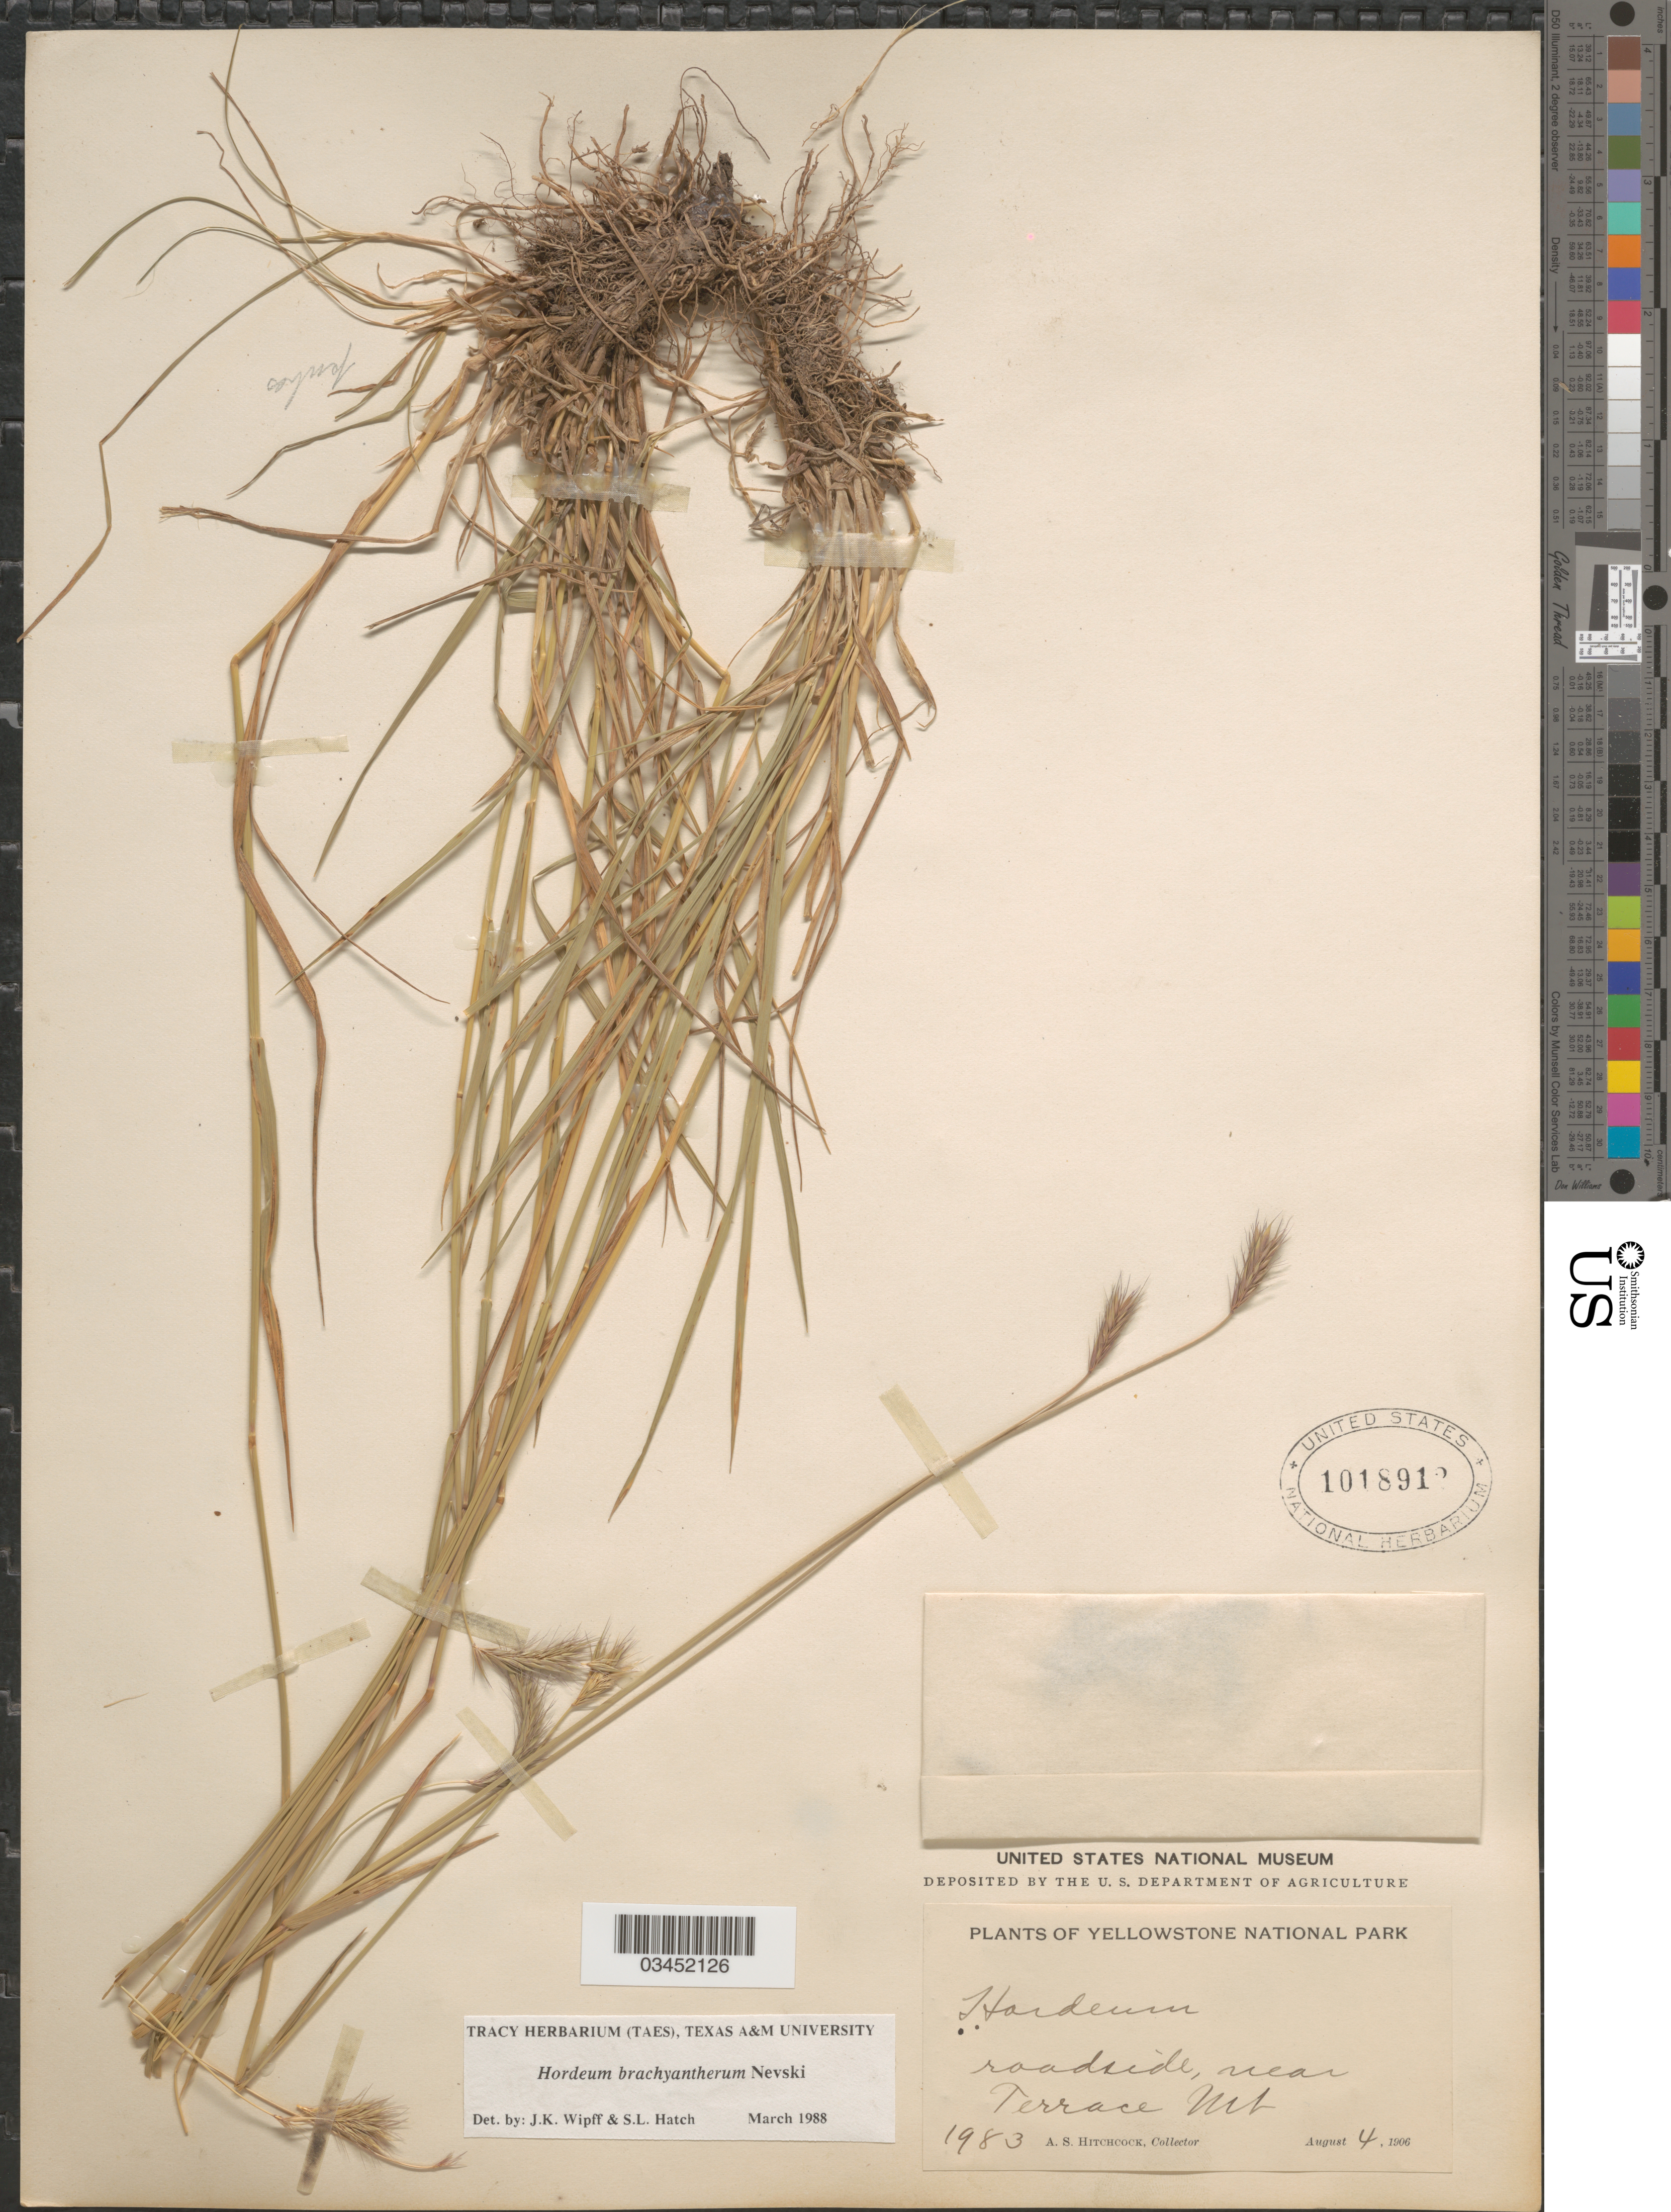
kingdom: Plantae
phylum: Tracheophyta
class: Liliopsida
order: Poales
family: Poaceae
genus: Hordeum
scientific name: Hordeum brachyantherum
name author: Nevski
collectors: A. S. Hitchcock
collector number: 1983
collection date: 1906-08-04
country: United States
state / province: Wyoming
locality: Yellowstone National Park. Roadside, near Terrace Mt.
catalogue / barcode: US 1018912